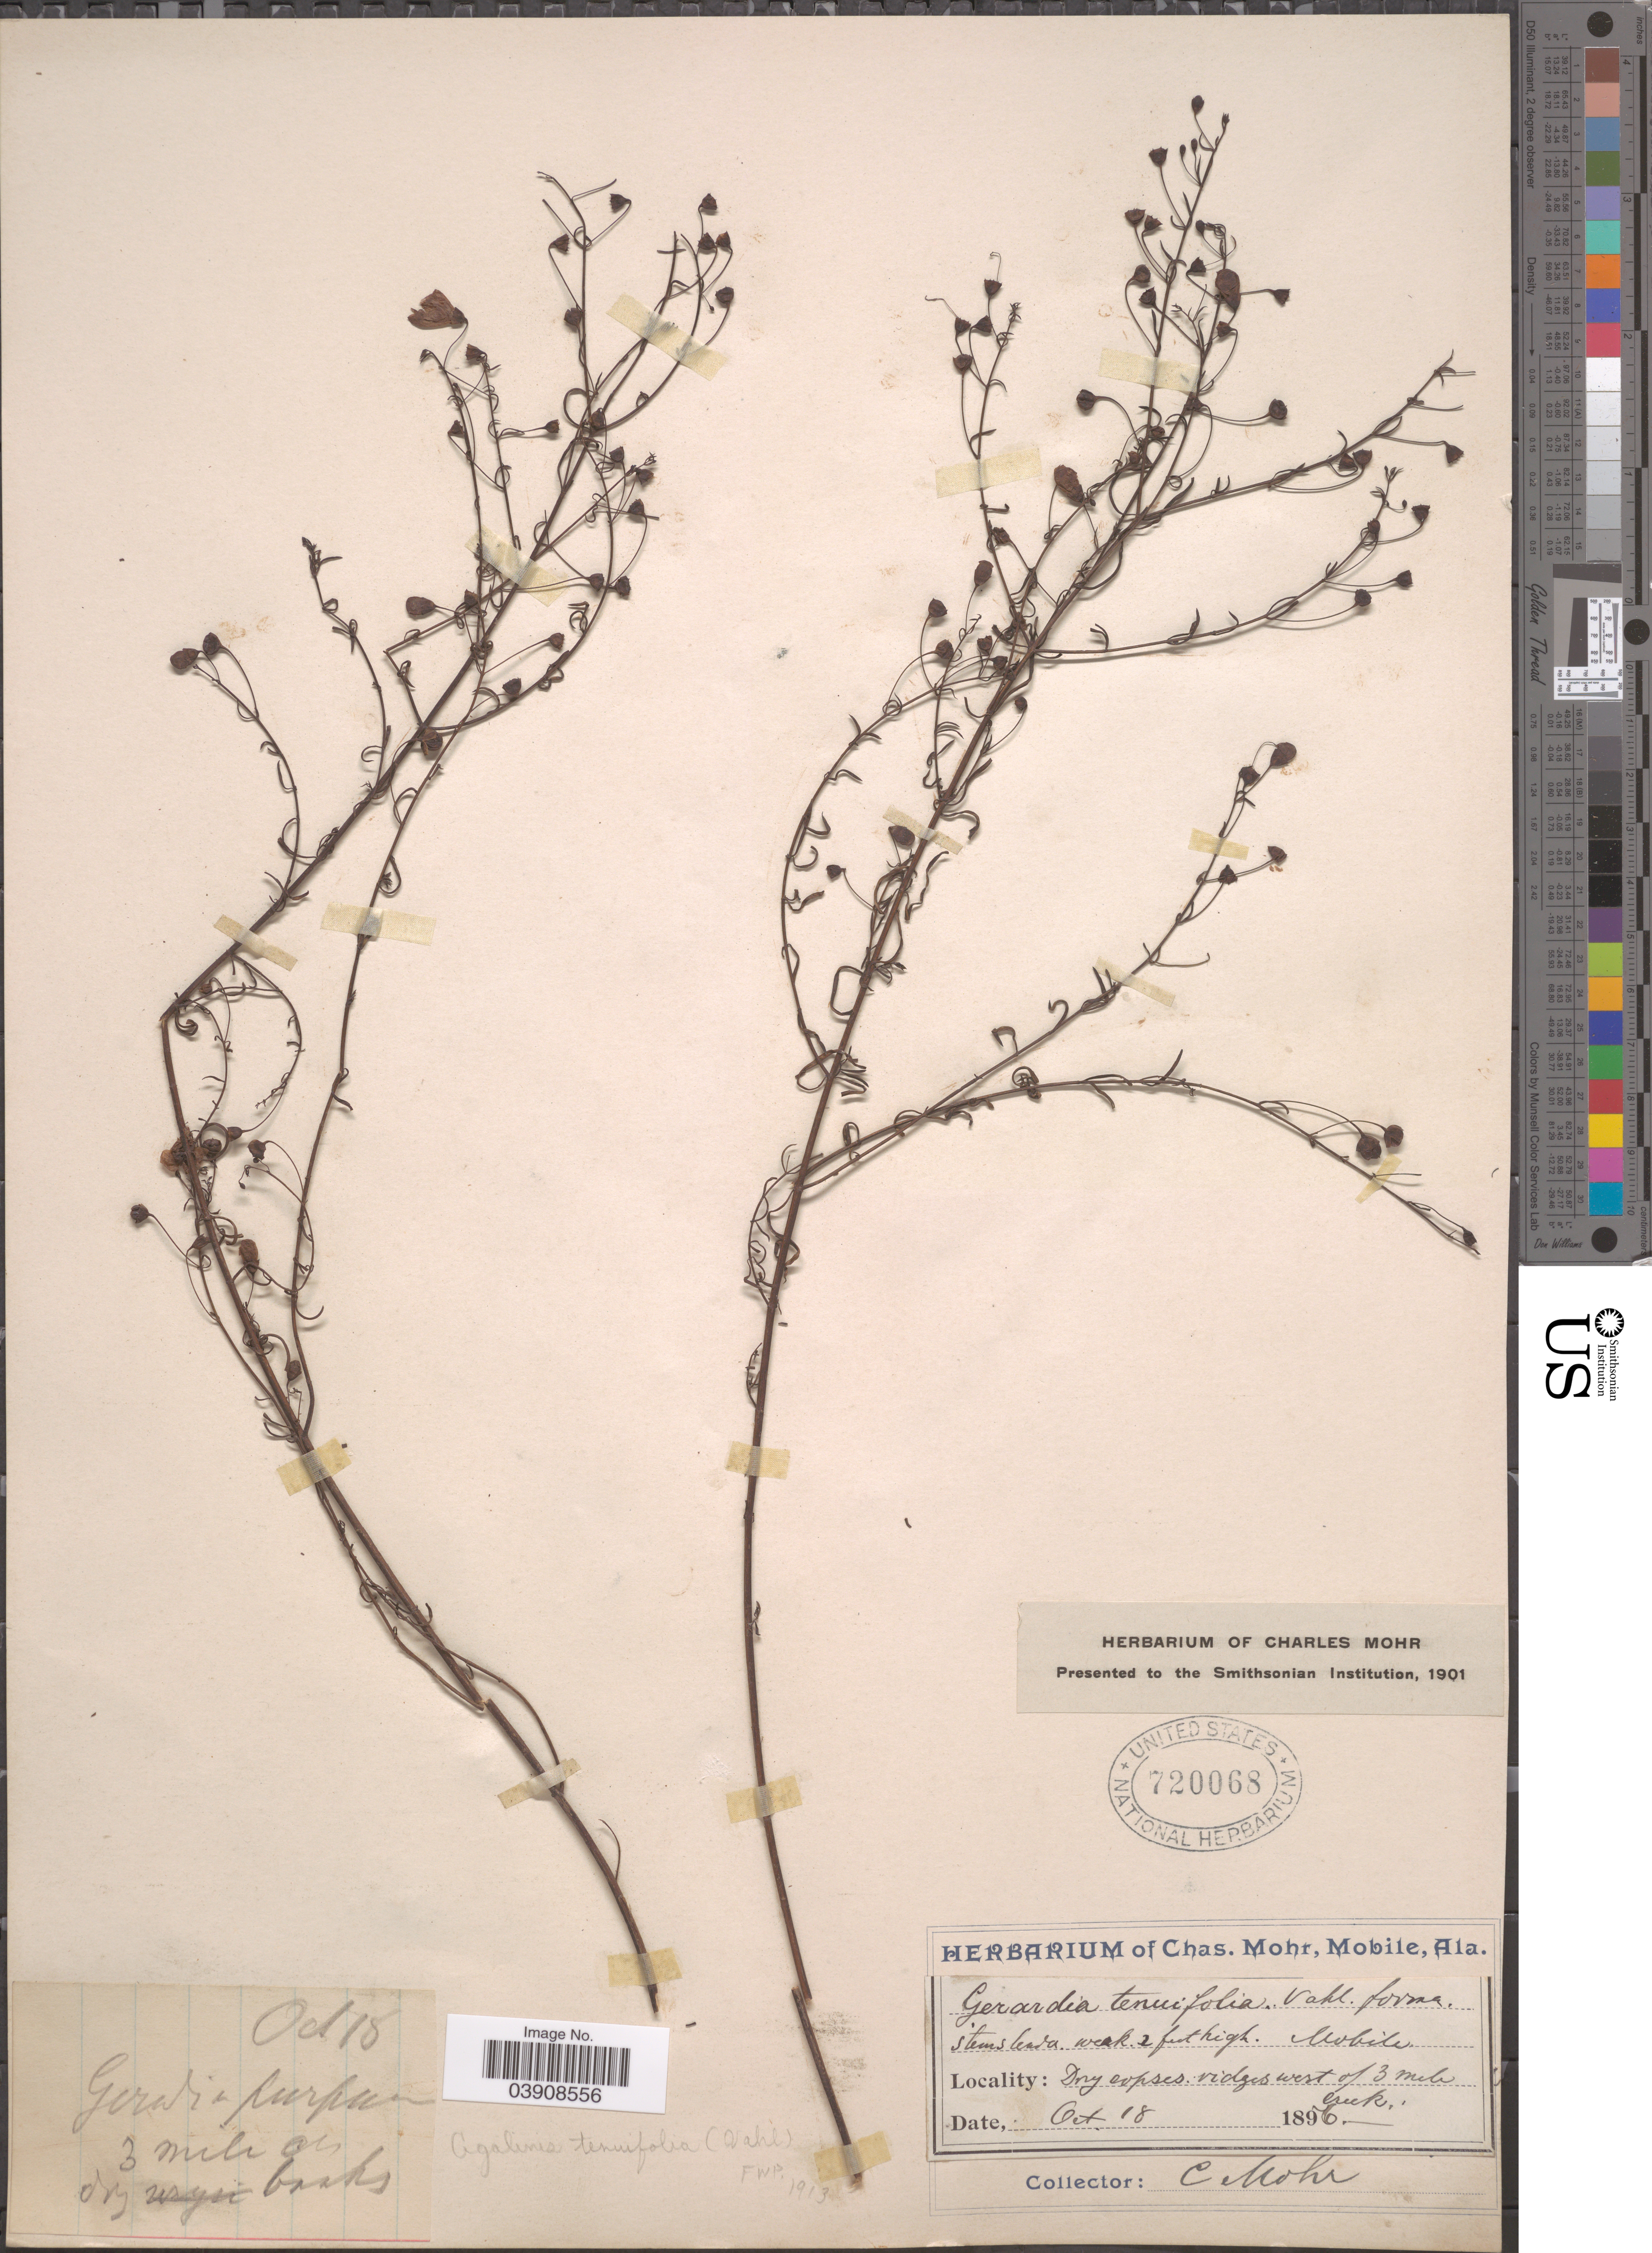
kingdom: Plantae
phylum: Tracheophyta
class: Magnoliopsida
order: Lamiales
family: Orobanchaceae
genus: Agalinis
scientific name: Agalinis tenuifolia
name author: (Vahl) Raf.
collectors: Mohr, C. T. (herbarium)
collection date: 1896-10-18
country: United States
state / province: Alabama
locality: Mobile. Dry copses ridges west of 3 mile creek.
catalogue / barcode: US 720068